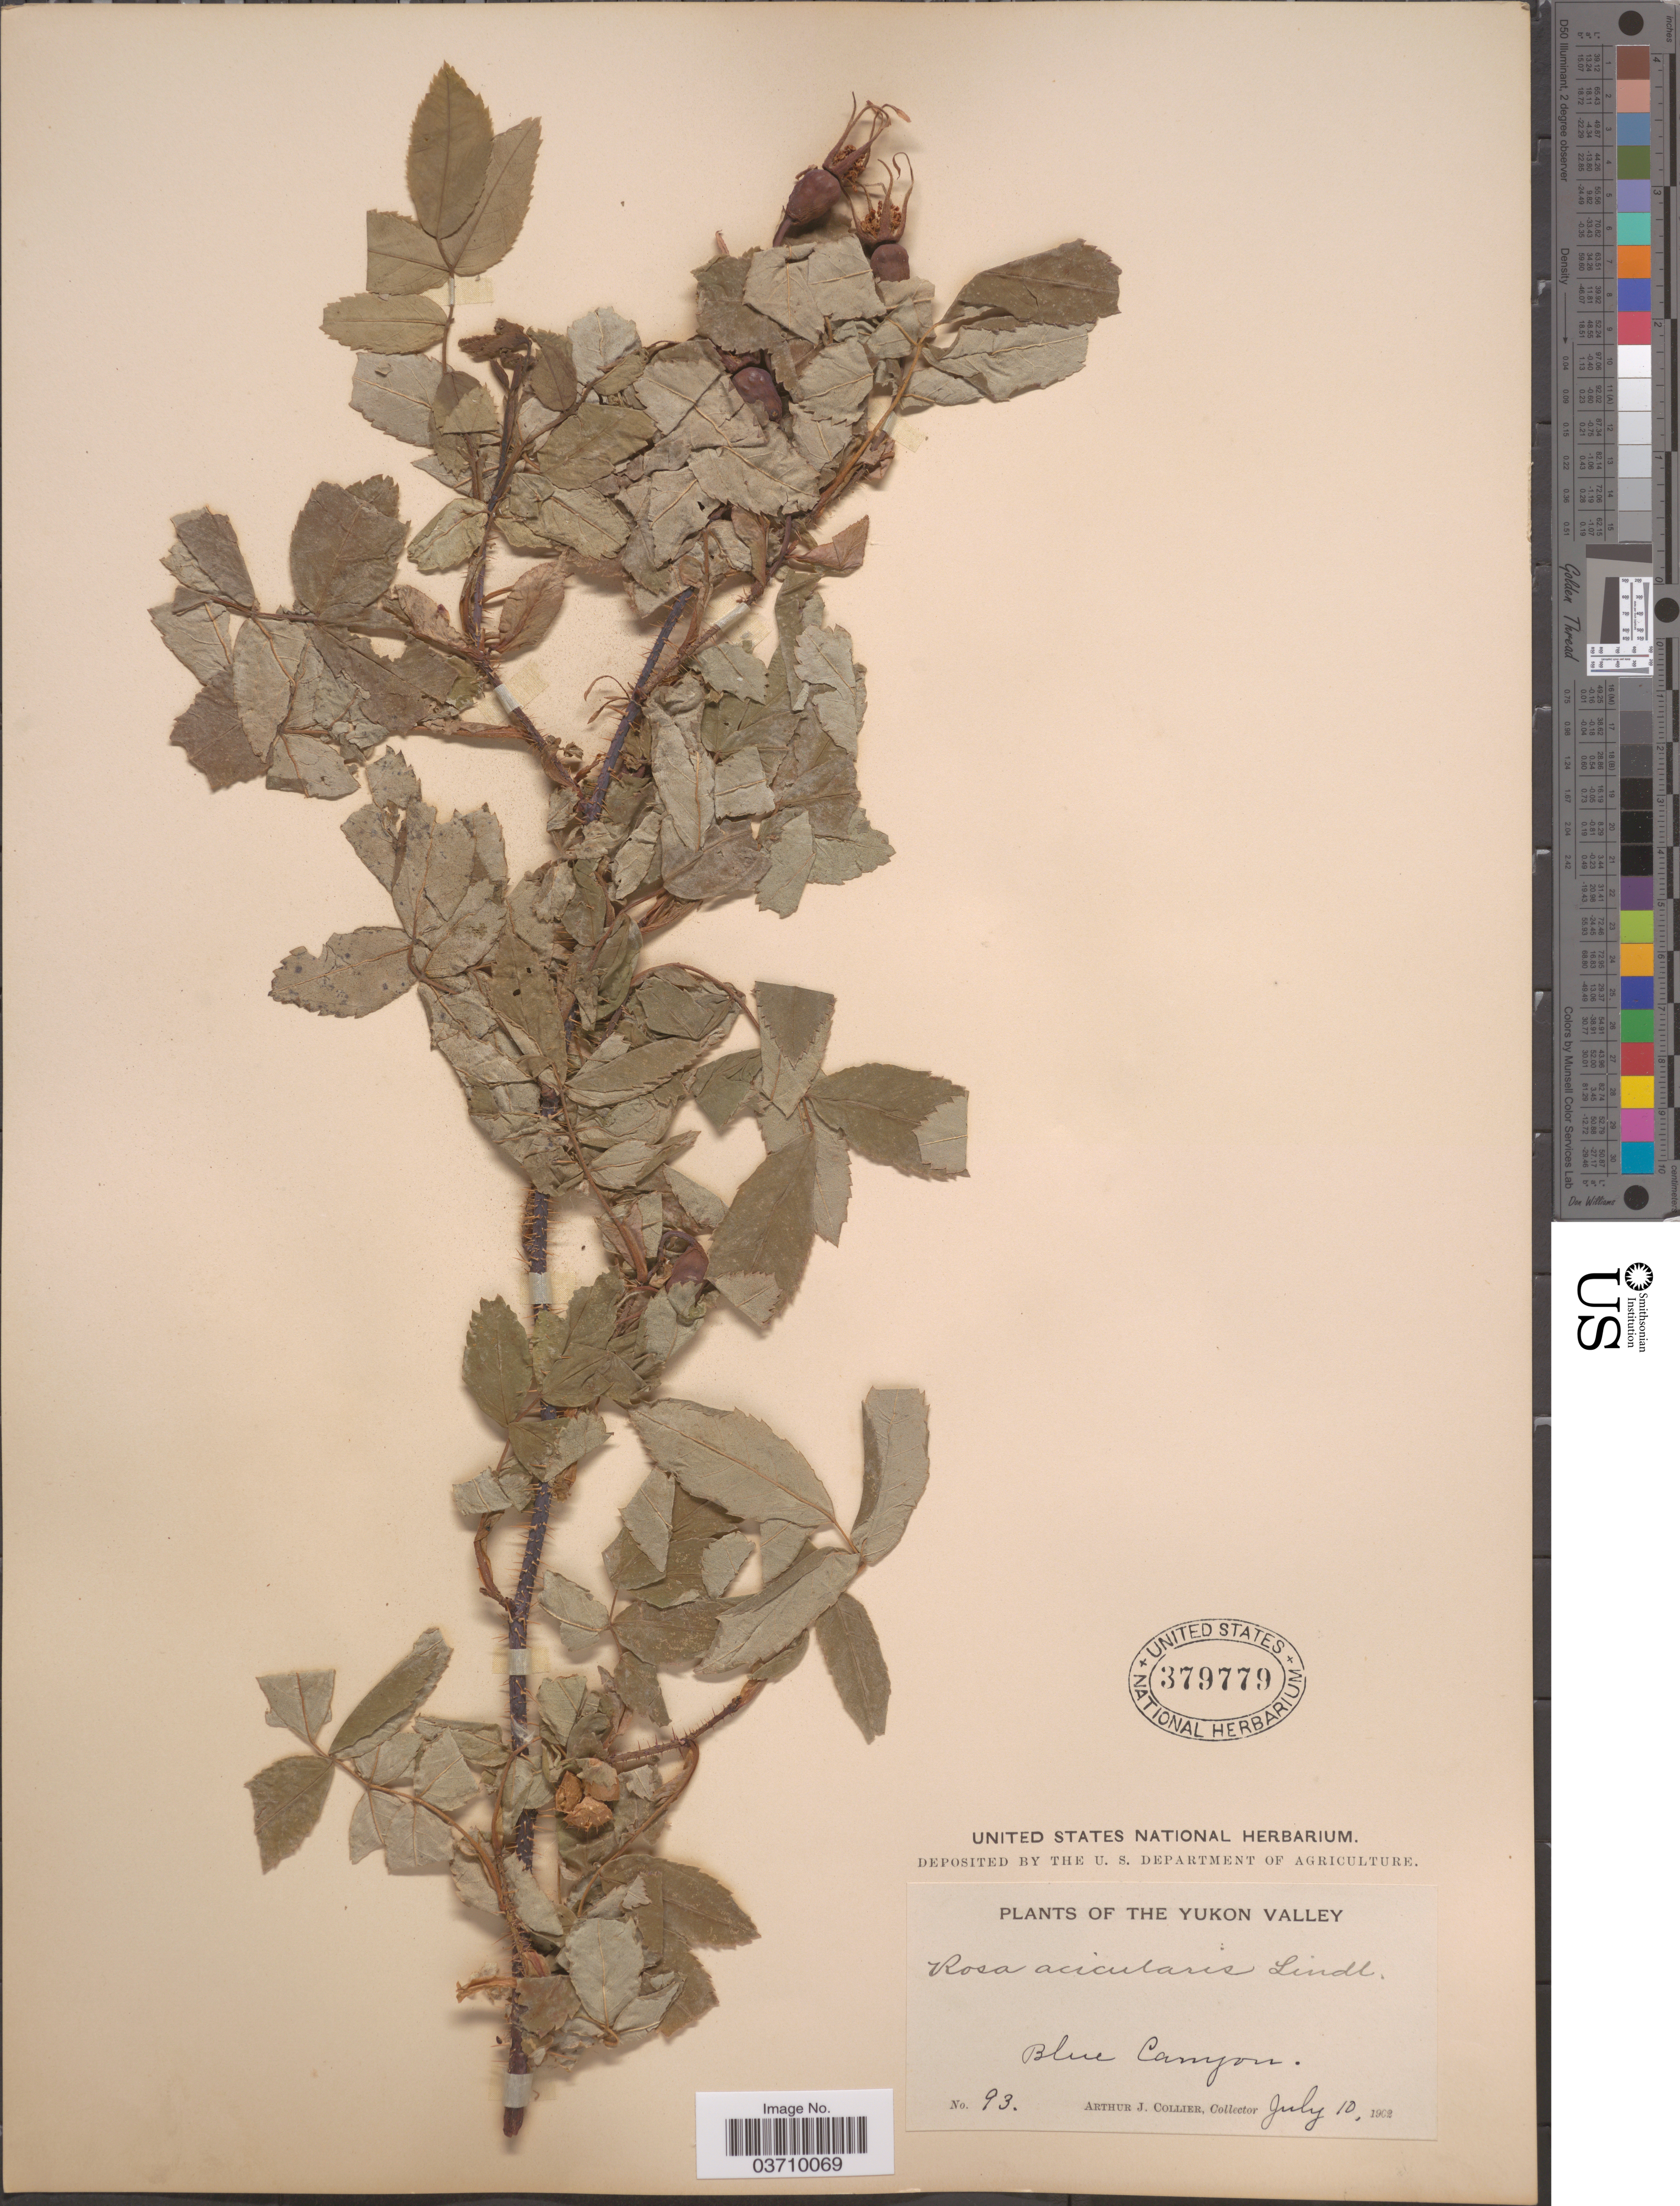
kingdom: Plantae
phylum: Tracheophyta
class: Magnoliopsida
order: Rosales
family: Rosaceae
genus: Rosa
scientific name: Rosa acicularis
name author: Lindl.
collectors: A. Collier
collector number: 93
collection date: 1902-07-10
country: Canada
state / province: Yukon Territory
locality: The Yukon Valley. Blue Canyon.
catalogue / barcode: US 379779